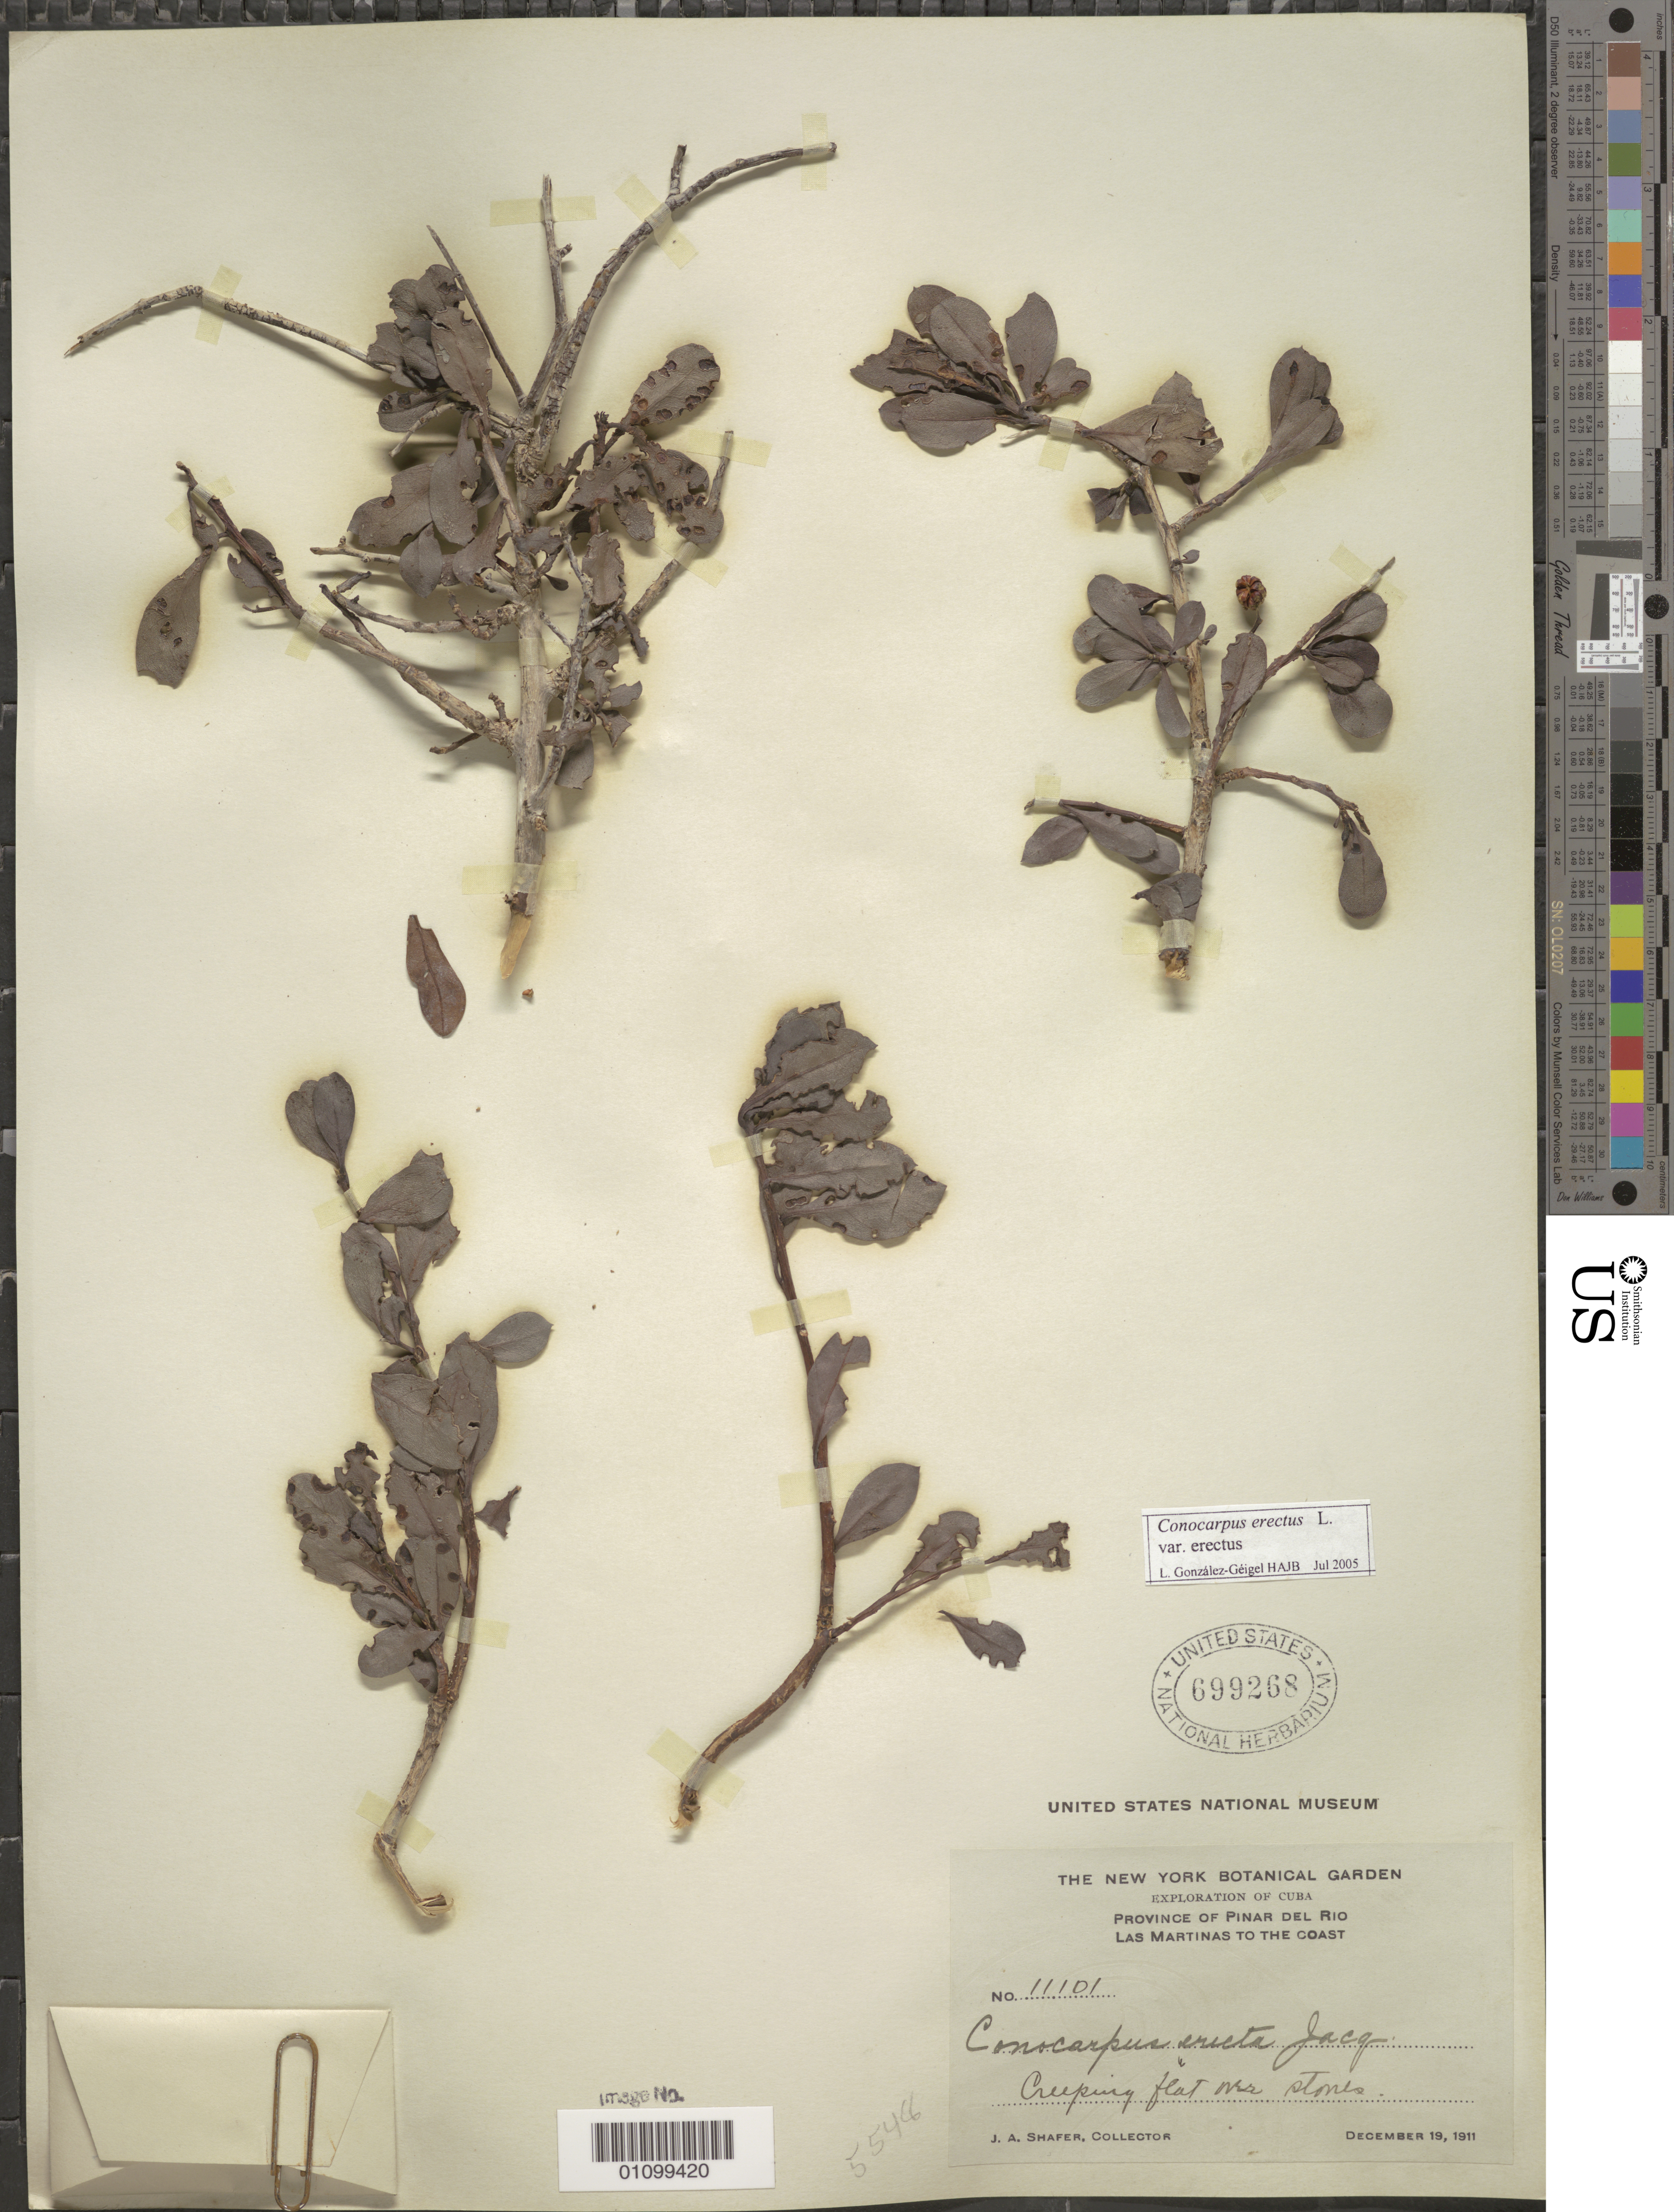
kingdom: Plantae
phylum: Tracheophyta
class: Magnoliopsida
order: Myrtales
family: Combretaceae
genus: Conocarpus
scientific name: Conocarpus erectus var. erectus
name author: L.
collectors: J. A. Shafer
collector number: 11101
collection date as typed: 19 Dec 1911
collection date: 1911-12-19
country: Cuba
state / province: Pinar del Rio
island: Cuba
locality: Las Martinas to the coast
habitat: Creeping flat over stones.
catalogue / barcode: US 699268